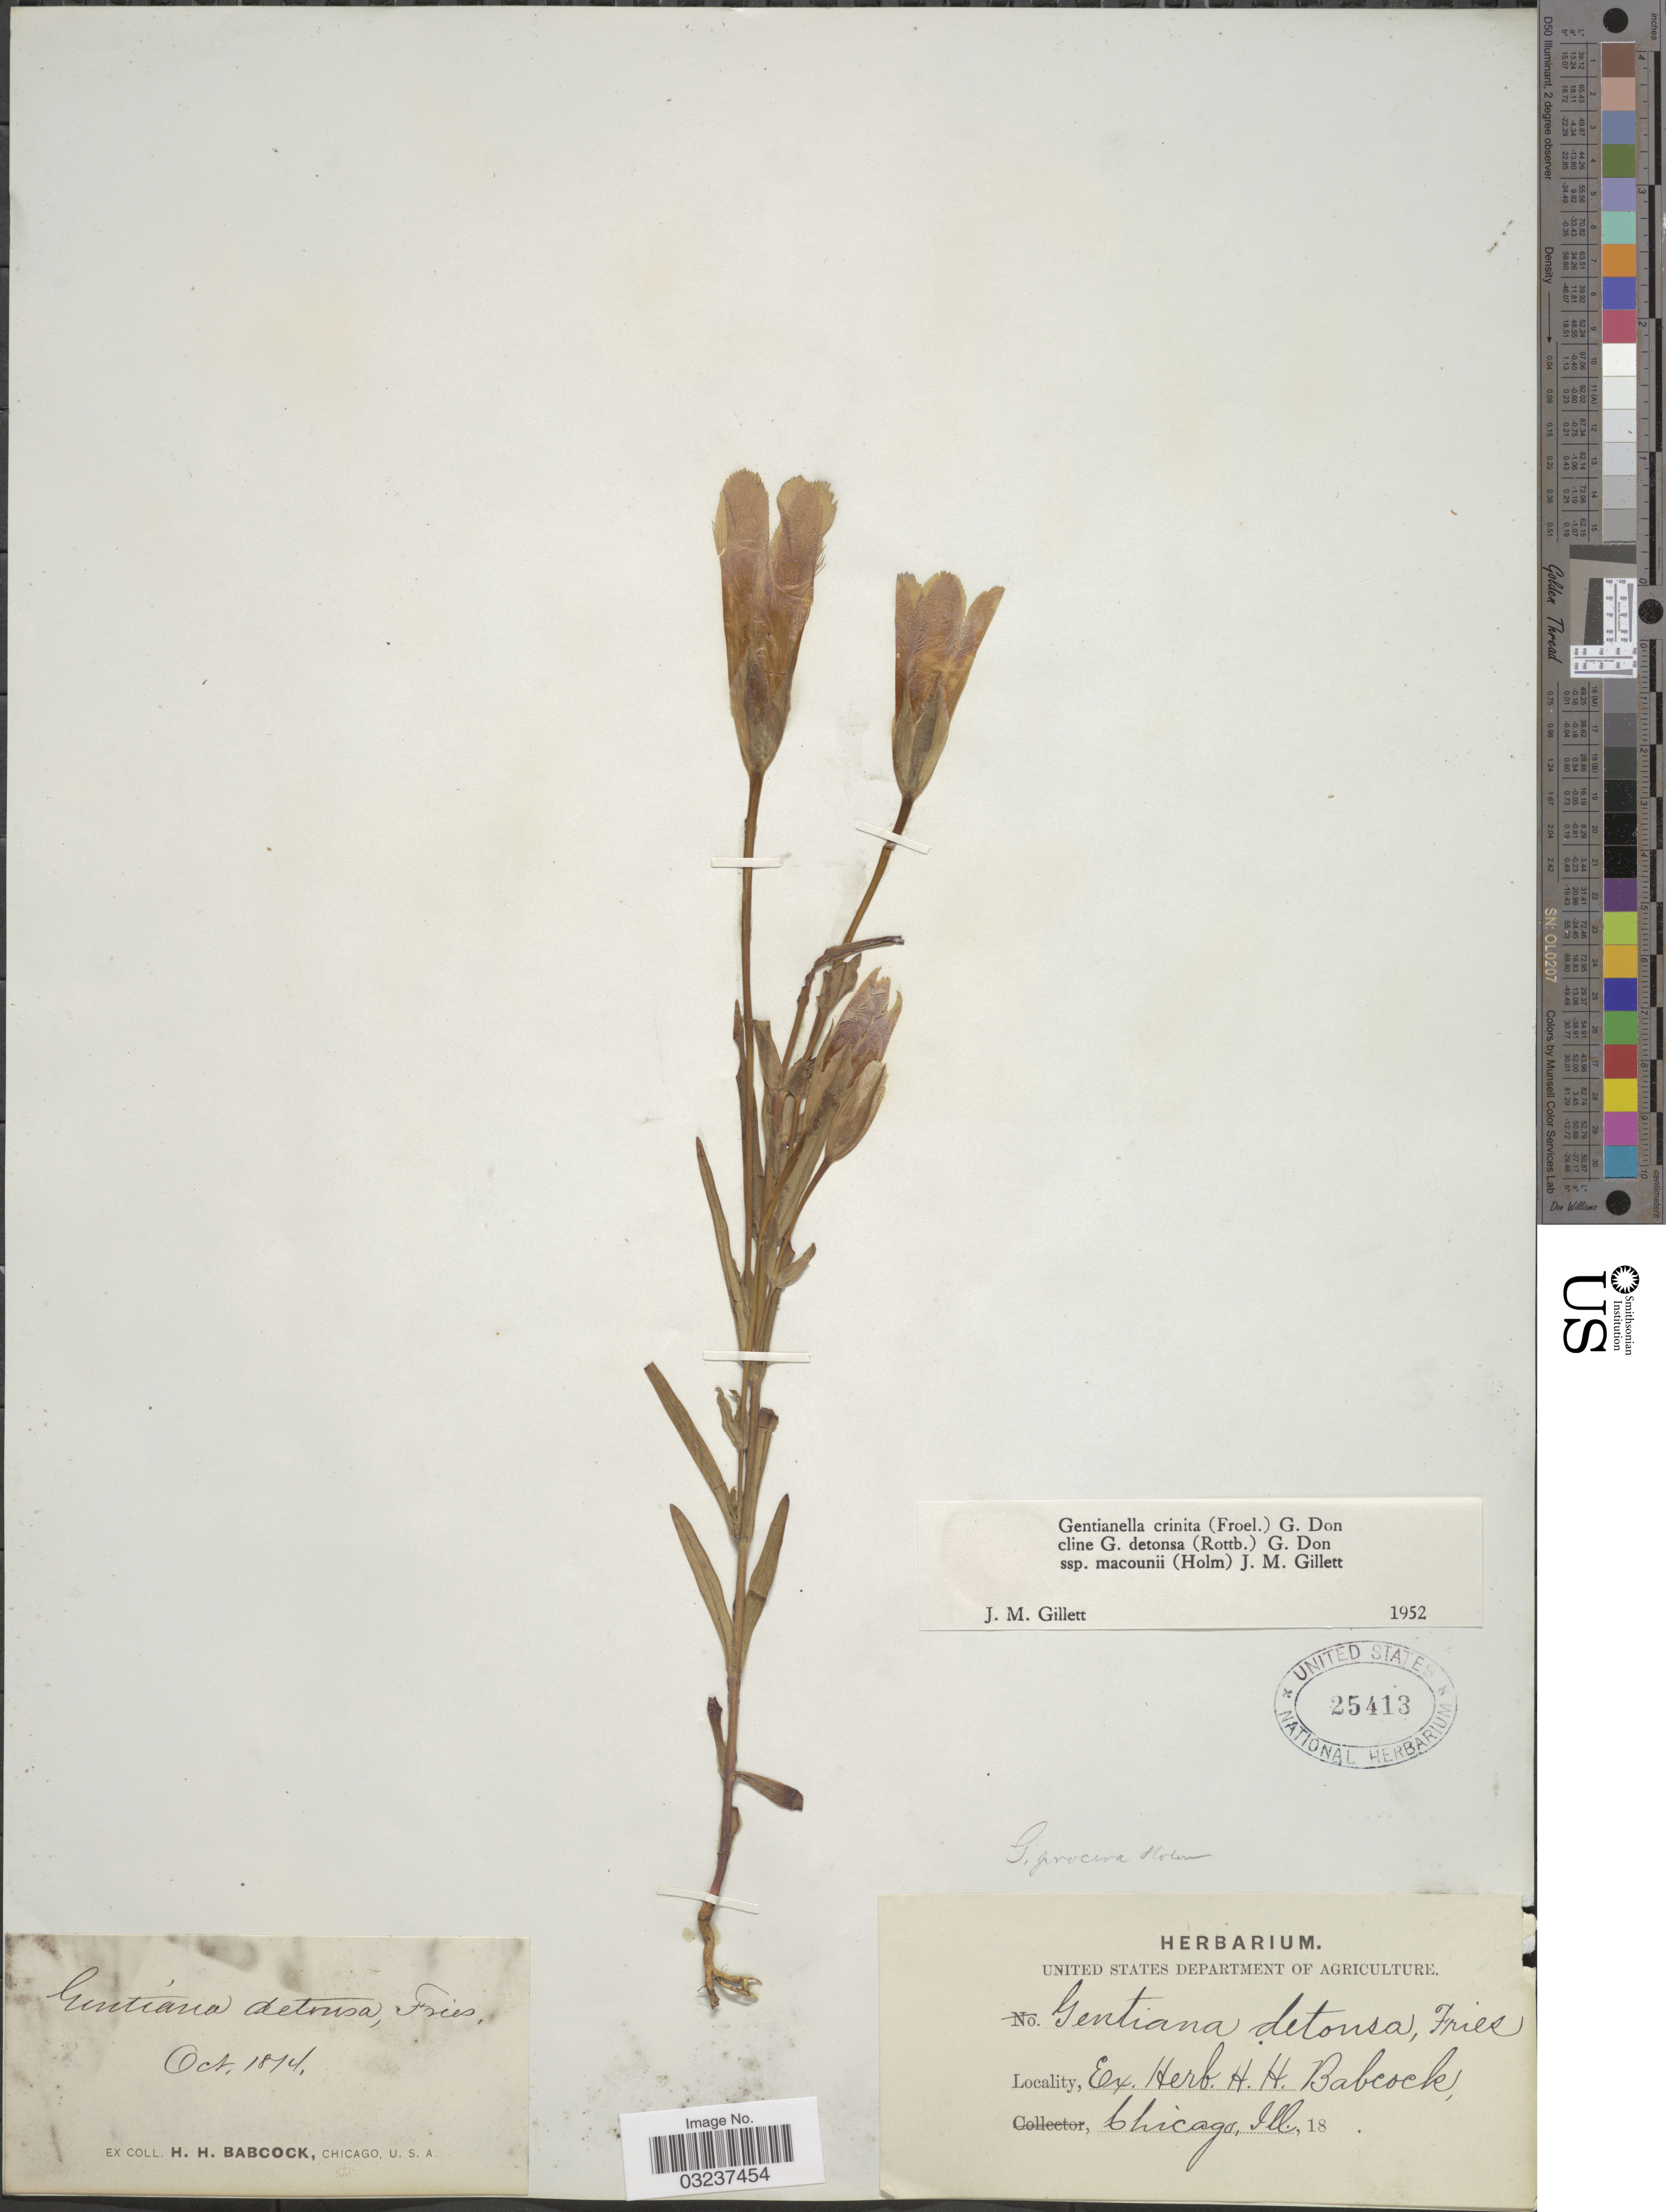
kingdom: Plantae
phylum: Tracheophyta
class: Magnoliopsida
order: Gentianales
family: Gentianaceae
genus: Gentianella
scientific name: Gentianella crinita subsp. macounii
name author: (Holm) J.M. Gillett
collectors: ex herb. H. H. Babcock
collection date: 1874-10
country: United States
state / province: Illinois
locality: Chicago, Ill.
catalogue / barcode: US 25413